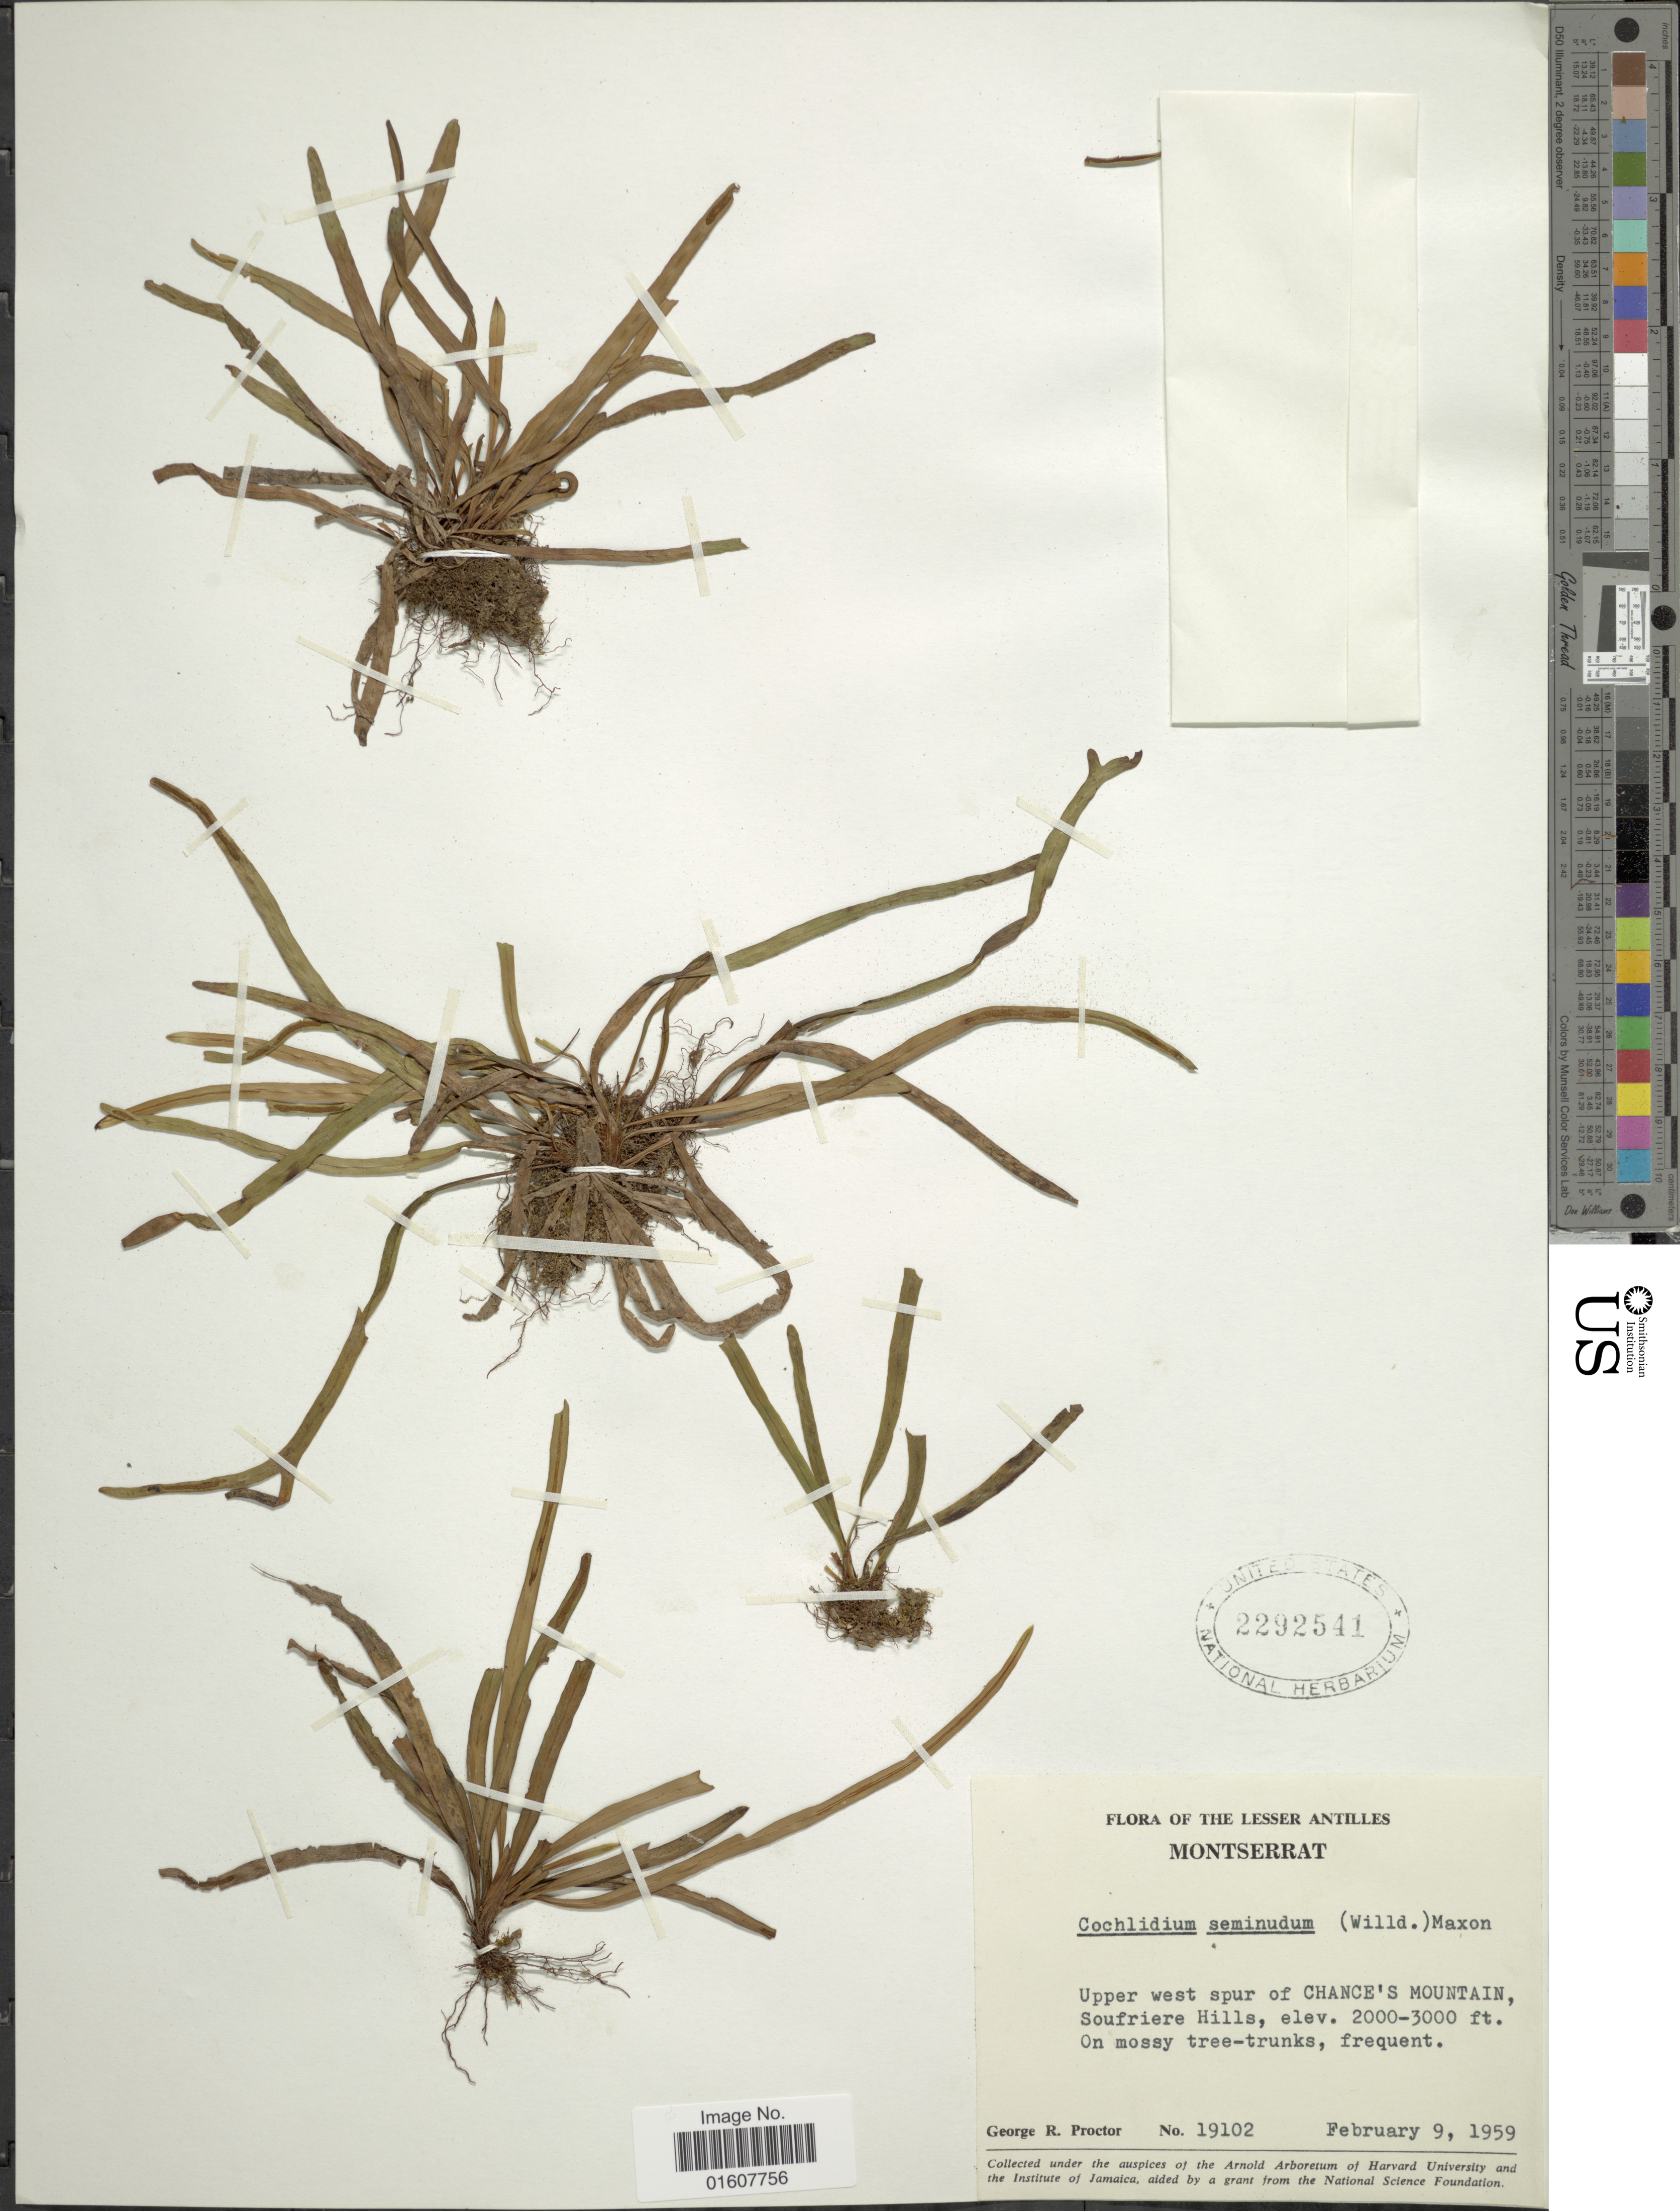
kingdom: Plantae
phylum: Tracheophyta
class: Polypodiopsida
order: Polypodiales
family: Polypodiaceae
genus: Cochlidium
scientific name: Cochlidium seminudum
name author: (Willd.) Maxon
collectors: G. R. Proctor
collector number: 19102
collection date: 1959-02-09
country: Montserrat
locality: The Lesser Antilles, Upper west spur of CHANCE'S MOUNTAIN, Soufriere Hills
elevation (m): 610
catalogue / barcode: US 2292541